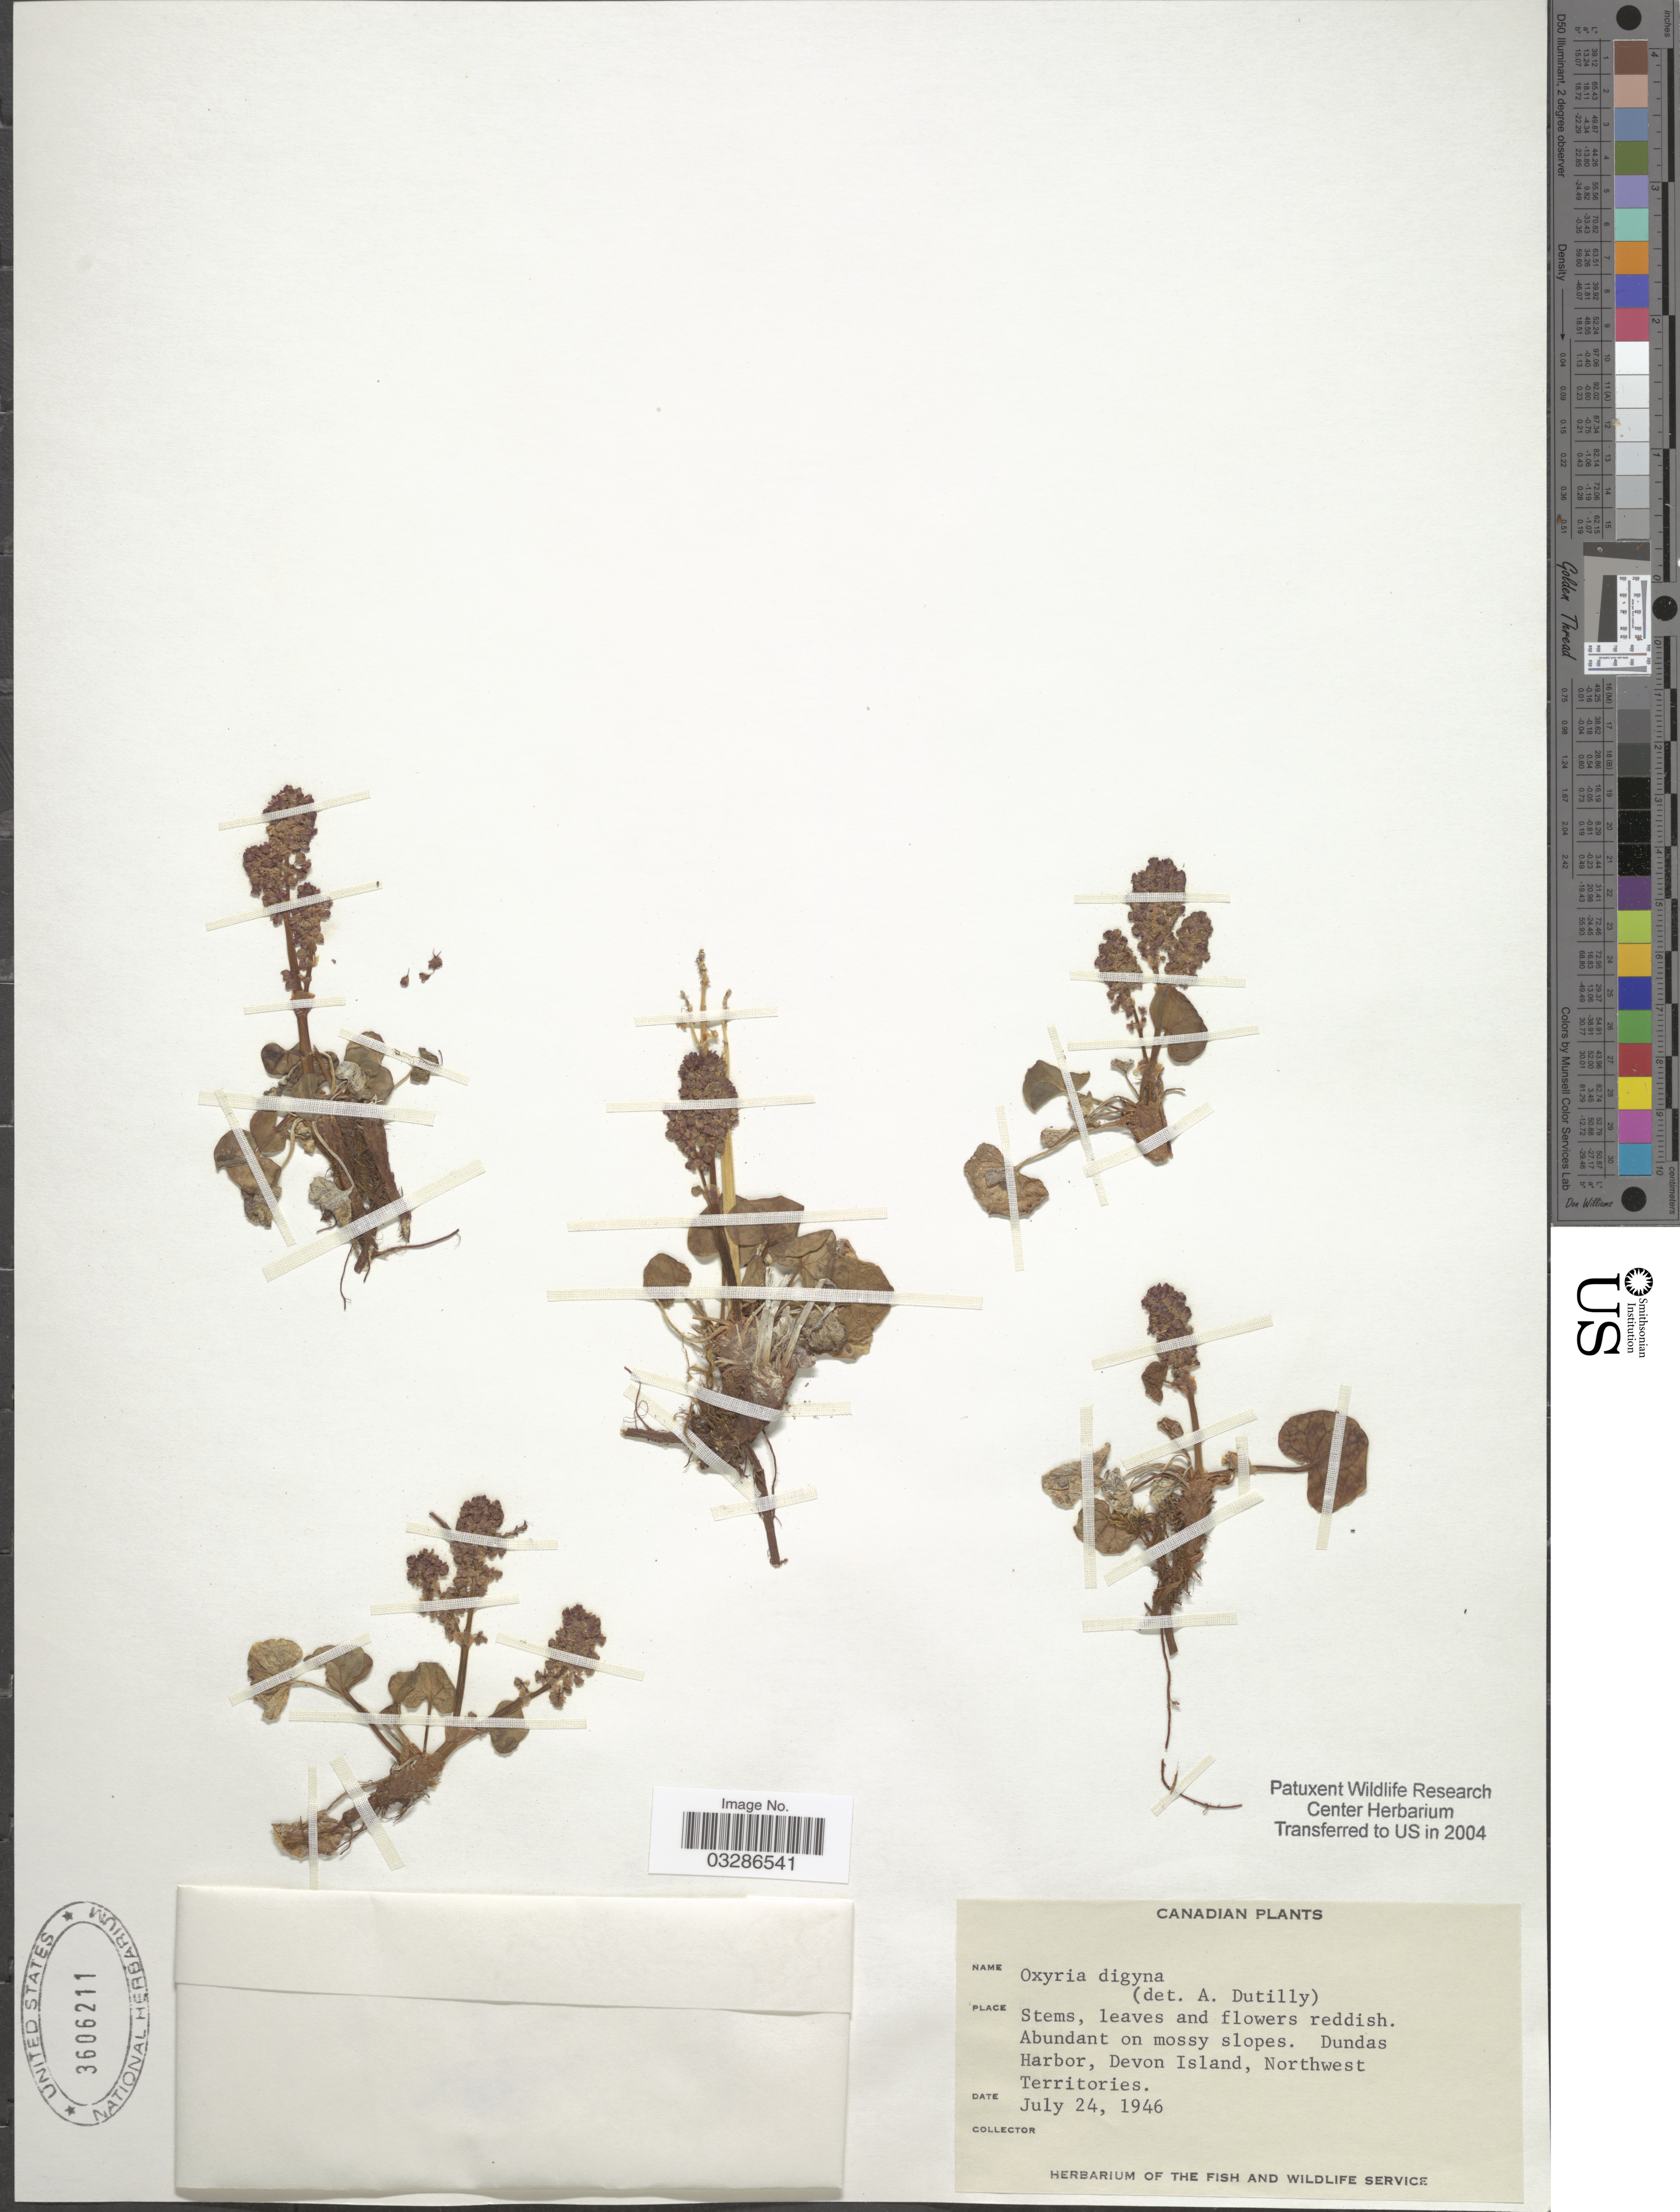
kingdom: Plantae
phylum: Tracheophyta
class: Magnoliopsida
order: Caryophyllales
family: Polygonaceae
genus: Oxyria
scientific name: Oxyria digyna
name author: (L.) Hill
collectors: Ex herb. Fish and Wildlife Service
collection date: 1946-07-24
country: Canada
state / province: Northwest Territories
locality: Dundas Harbor, Devon Island.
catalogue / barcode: US 3606211